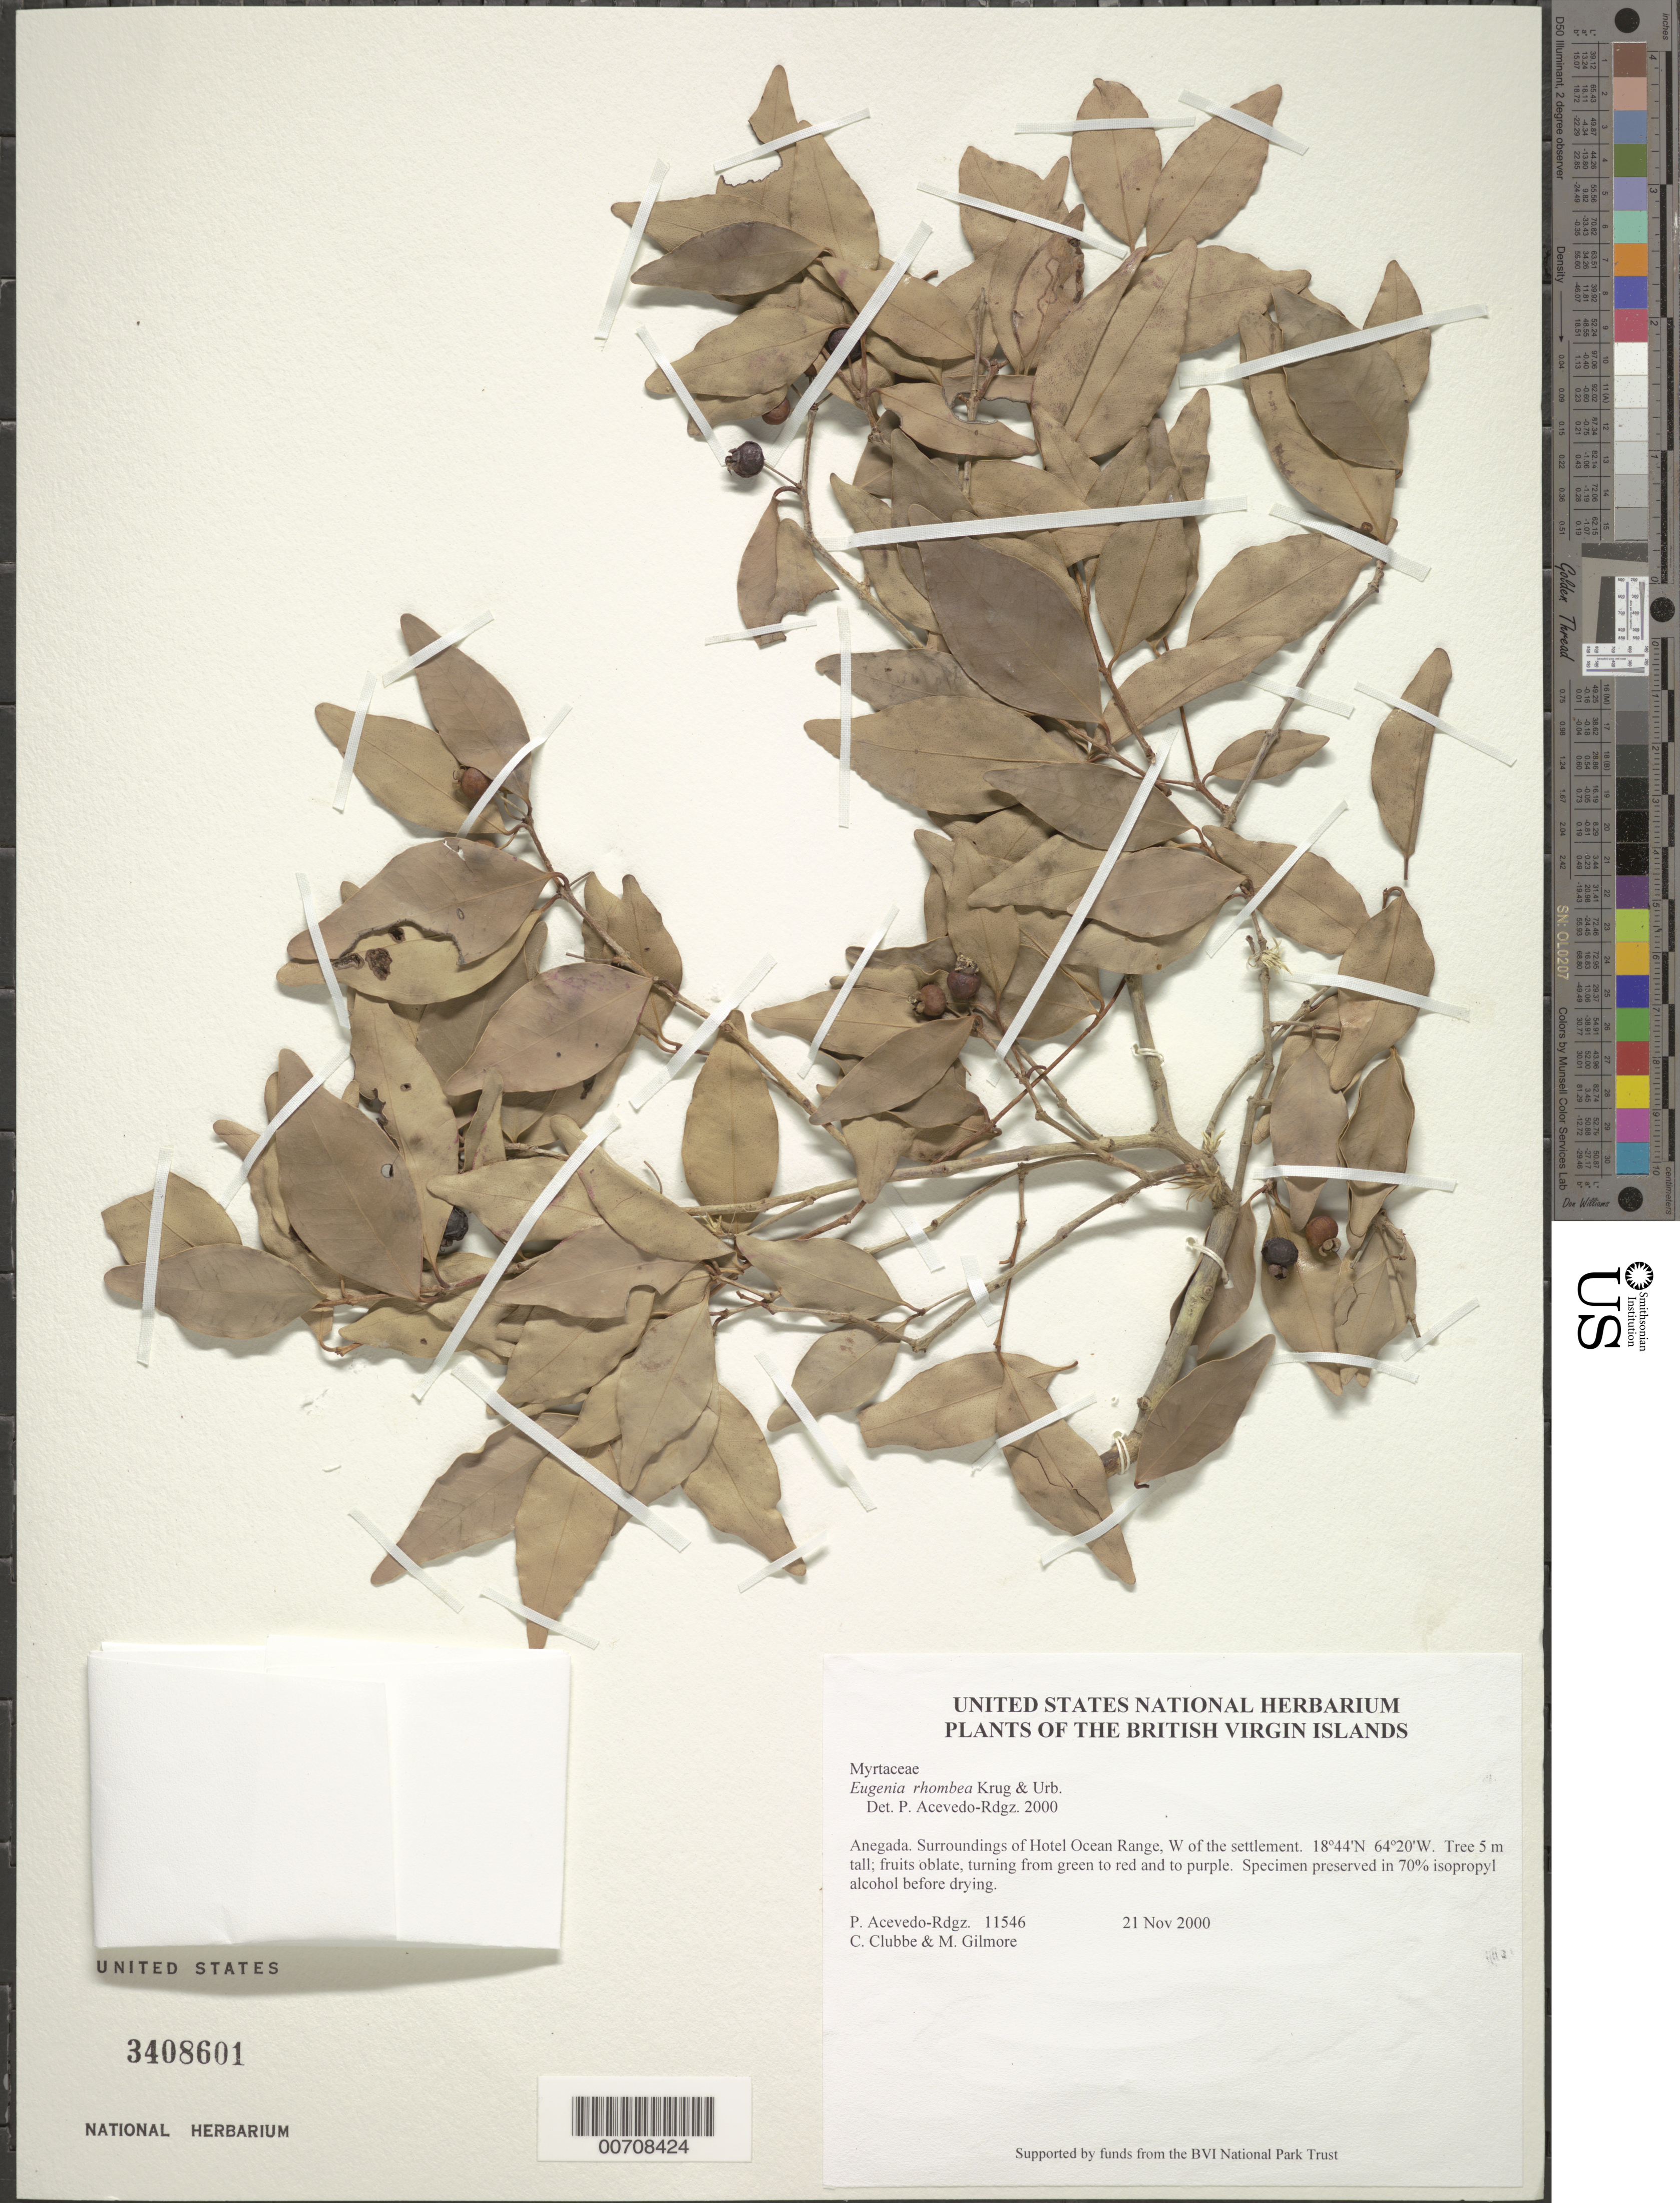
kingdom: Plantae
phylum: Tracheophyta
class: Magnoliopsida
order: Myrtales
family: Myrtaceae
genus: Eugenia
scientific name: Eugenia rhombea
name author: (O. Berg) Krug & Urb.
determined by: Acevedo-Rodríguez, P., (BOT), Smithsonian Institution - National Museum of Natural History (UNITED STATES)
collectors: P. Acevedo-Rodr., C. Clubbe & M. Gilmore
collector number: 11546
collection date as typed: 21 Nov 2000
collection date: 2000-11-21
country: British Virgin Islands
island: Anegada I.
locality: Surroundings of Hotel Ocean Range, W of the settlement.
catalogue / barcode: US 3408601